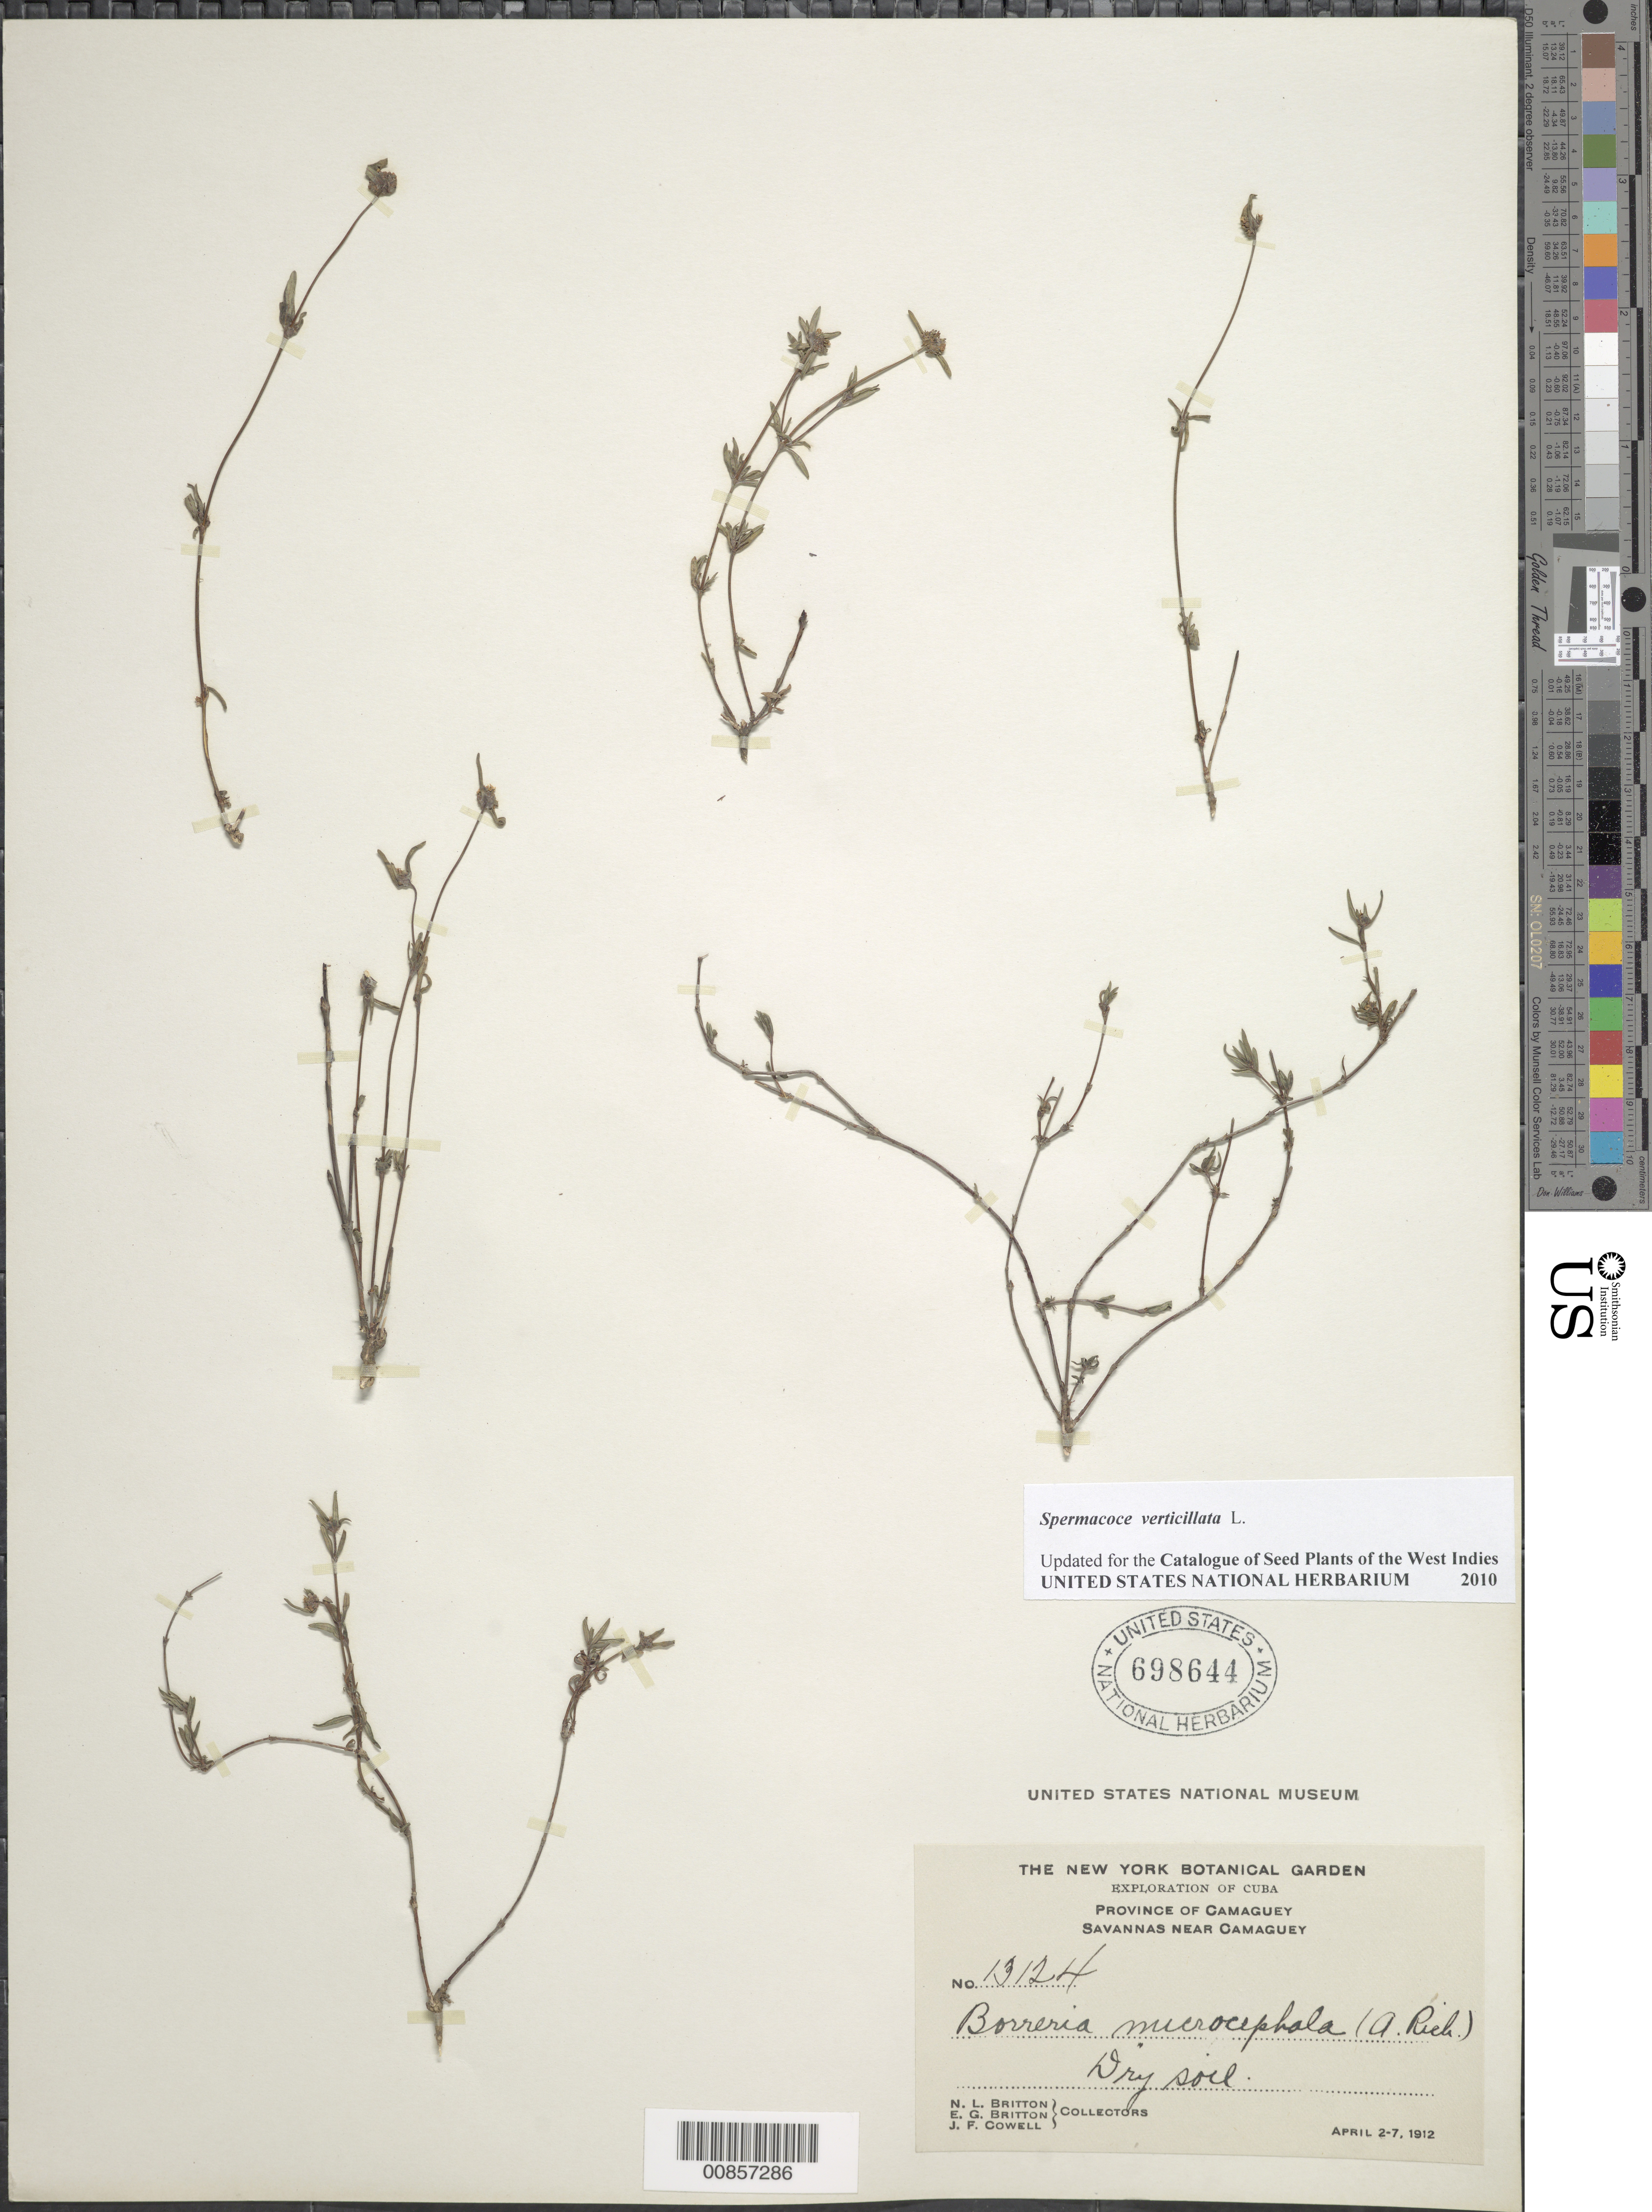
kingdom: Plantae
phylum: Tracheophyta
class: Magnoliopsida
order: Gentianales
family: Rubiaceae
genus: Spermacoce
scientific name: Spermacoce verticillata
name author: L.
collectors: N. Britton, E. G. Britton & J. F. Cowell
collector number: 13124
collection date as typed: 02 Apr 1912 to 07 Apr 1912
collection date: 1912-04-02/1912-04-07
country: Cuba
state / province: Camaguey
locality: Savannas near Camguey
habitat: Savannas, dry soil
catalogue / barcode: US 698644